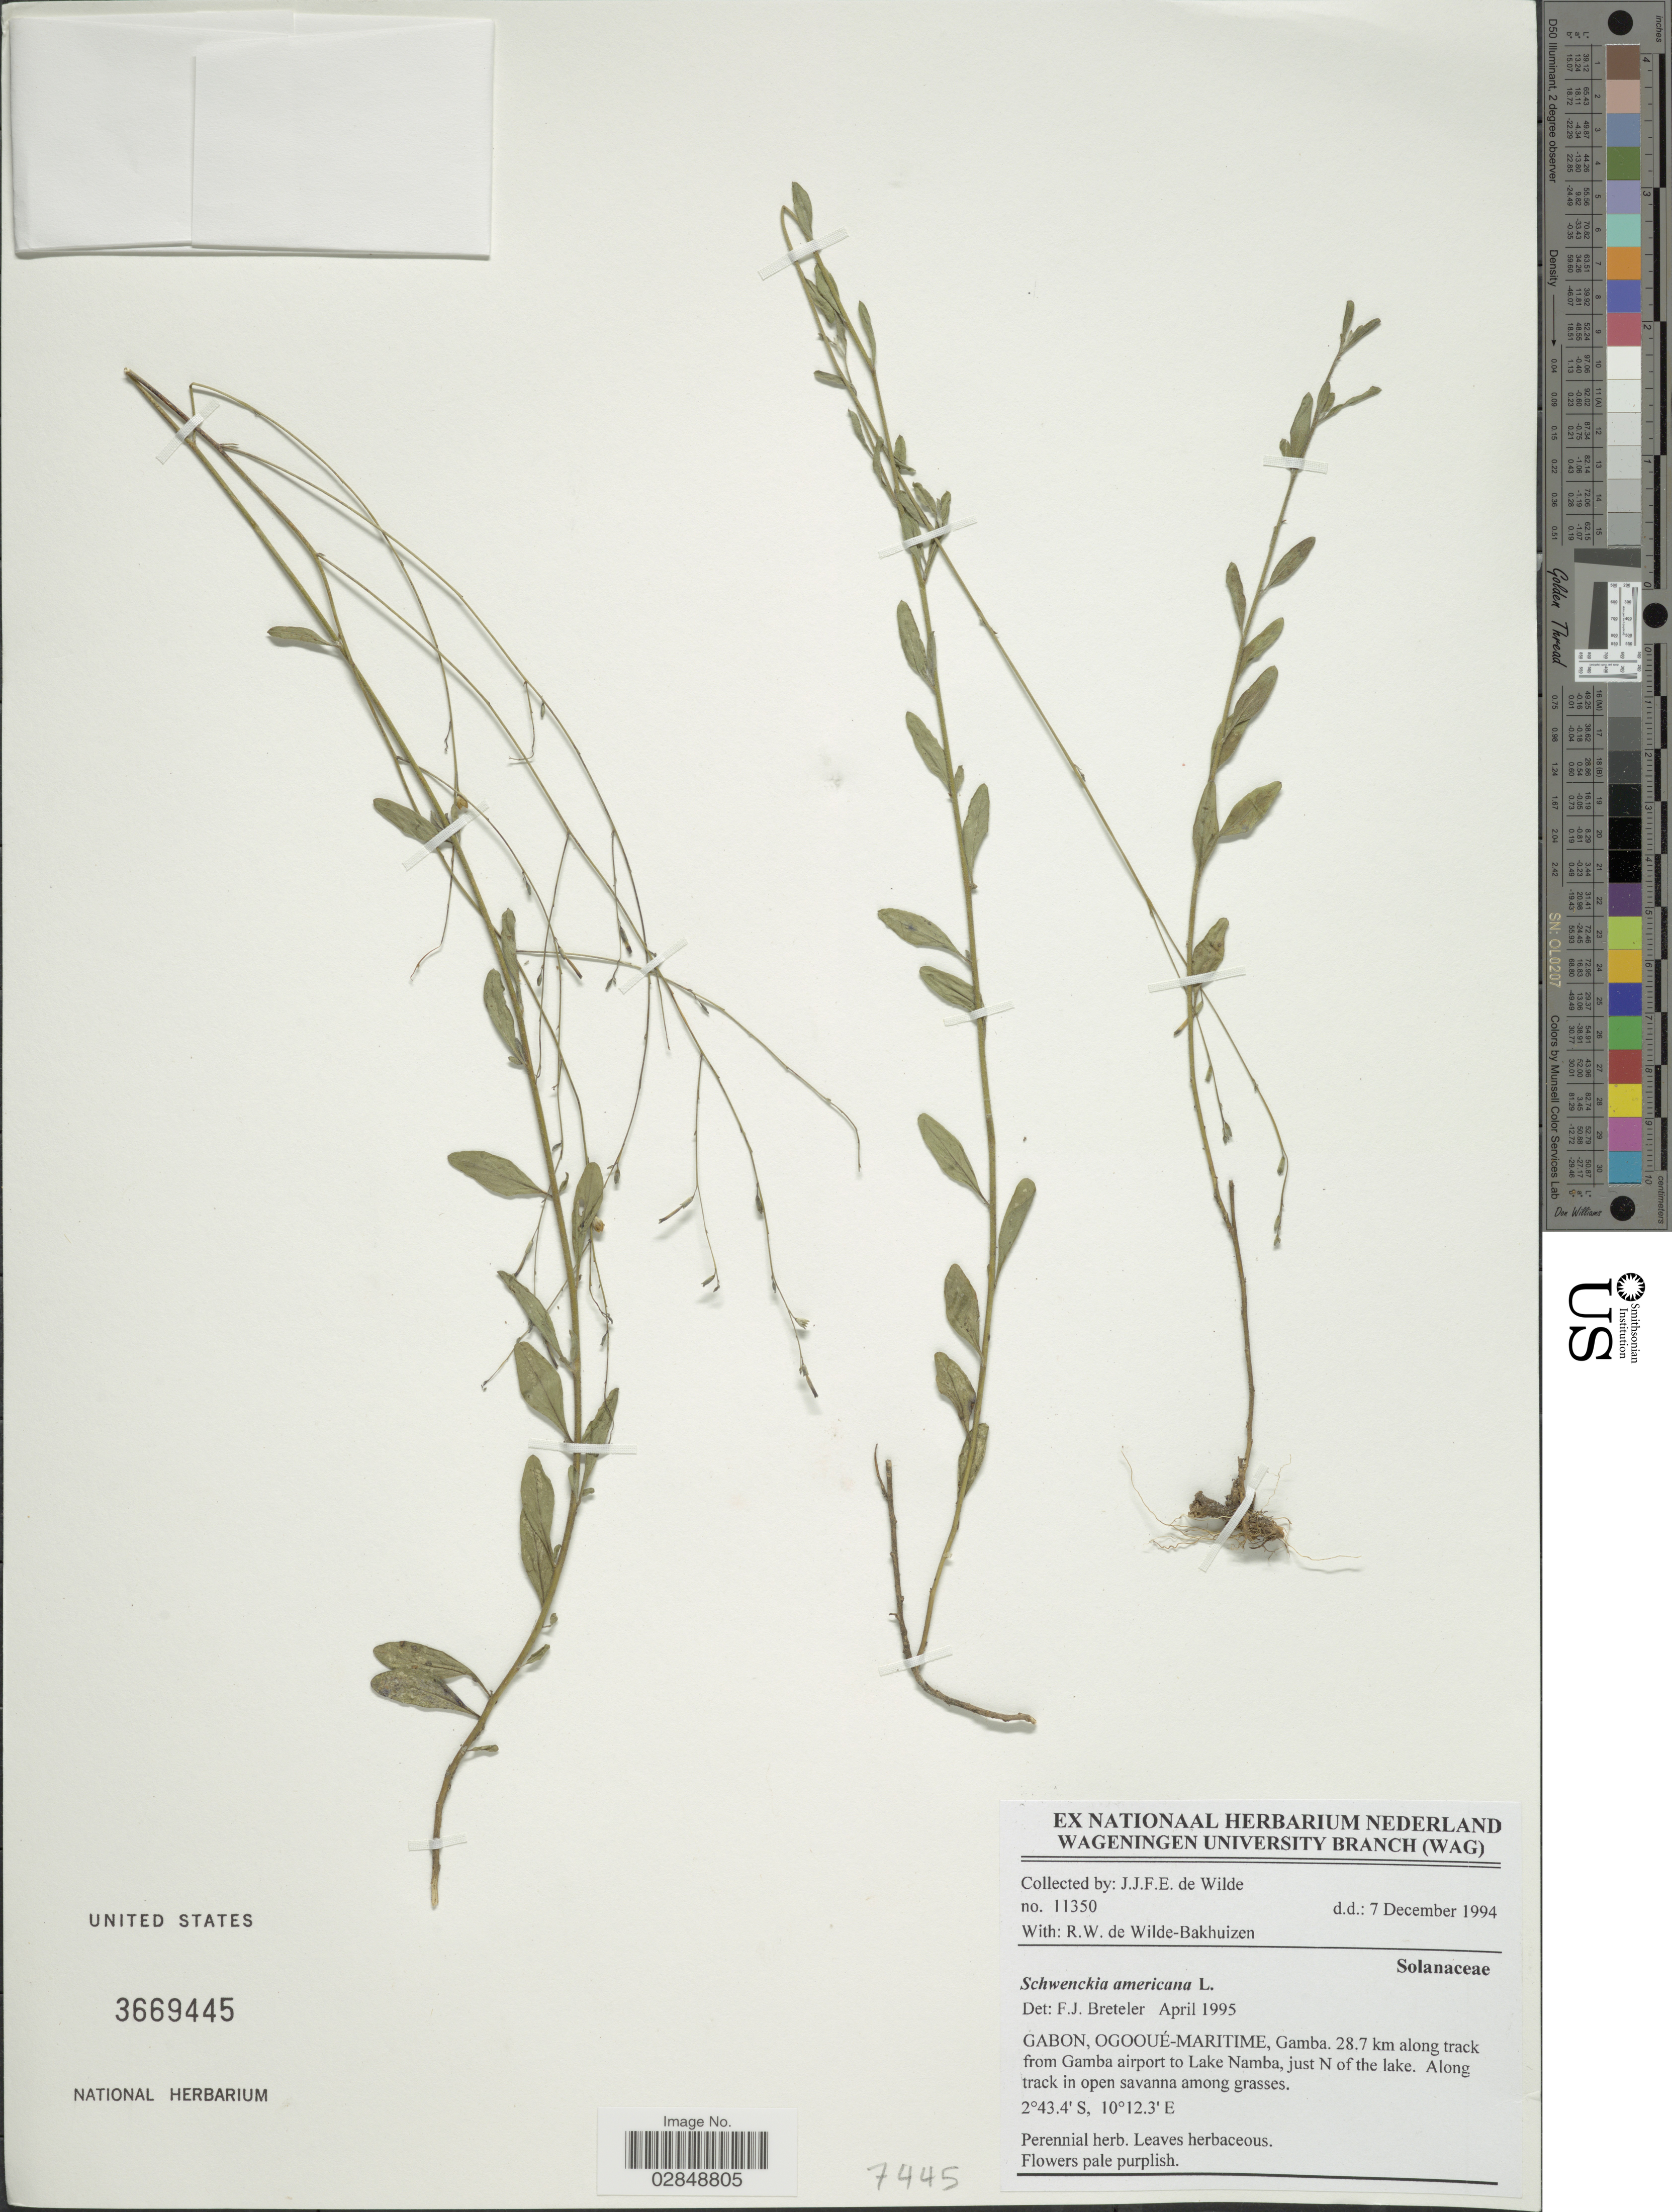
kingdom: Plantae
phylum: Tracheophyta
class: Magnoliopsida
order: Solanales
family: Solanaceae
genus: Schwenckia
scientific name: Schwenckia americana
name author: L.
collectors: J.J. de Wilde & R. Wilde-Bakhuizen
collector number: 11350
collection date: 1994-12-07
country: Gabon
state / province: Ogooue-Maritime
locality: Gamba. 28.7 km along track from Gamba airport to Lake Namba, just N of the lake.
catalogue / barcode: US 3669445